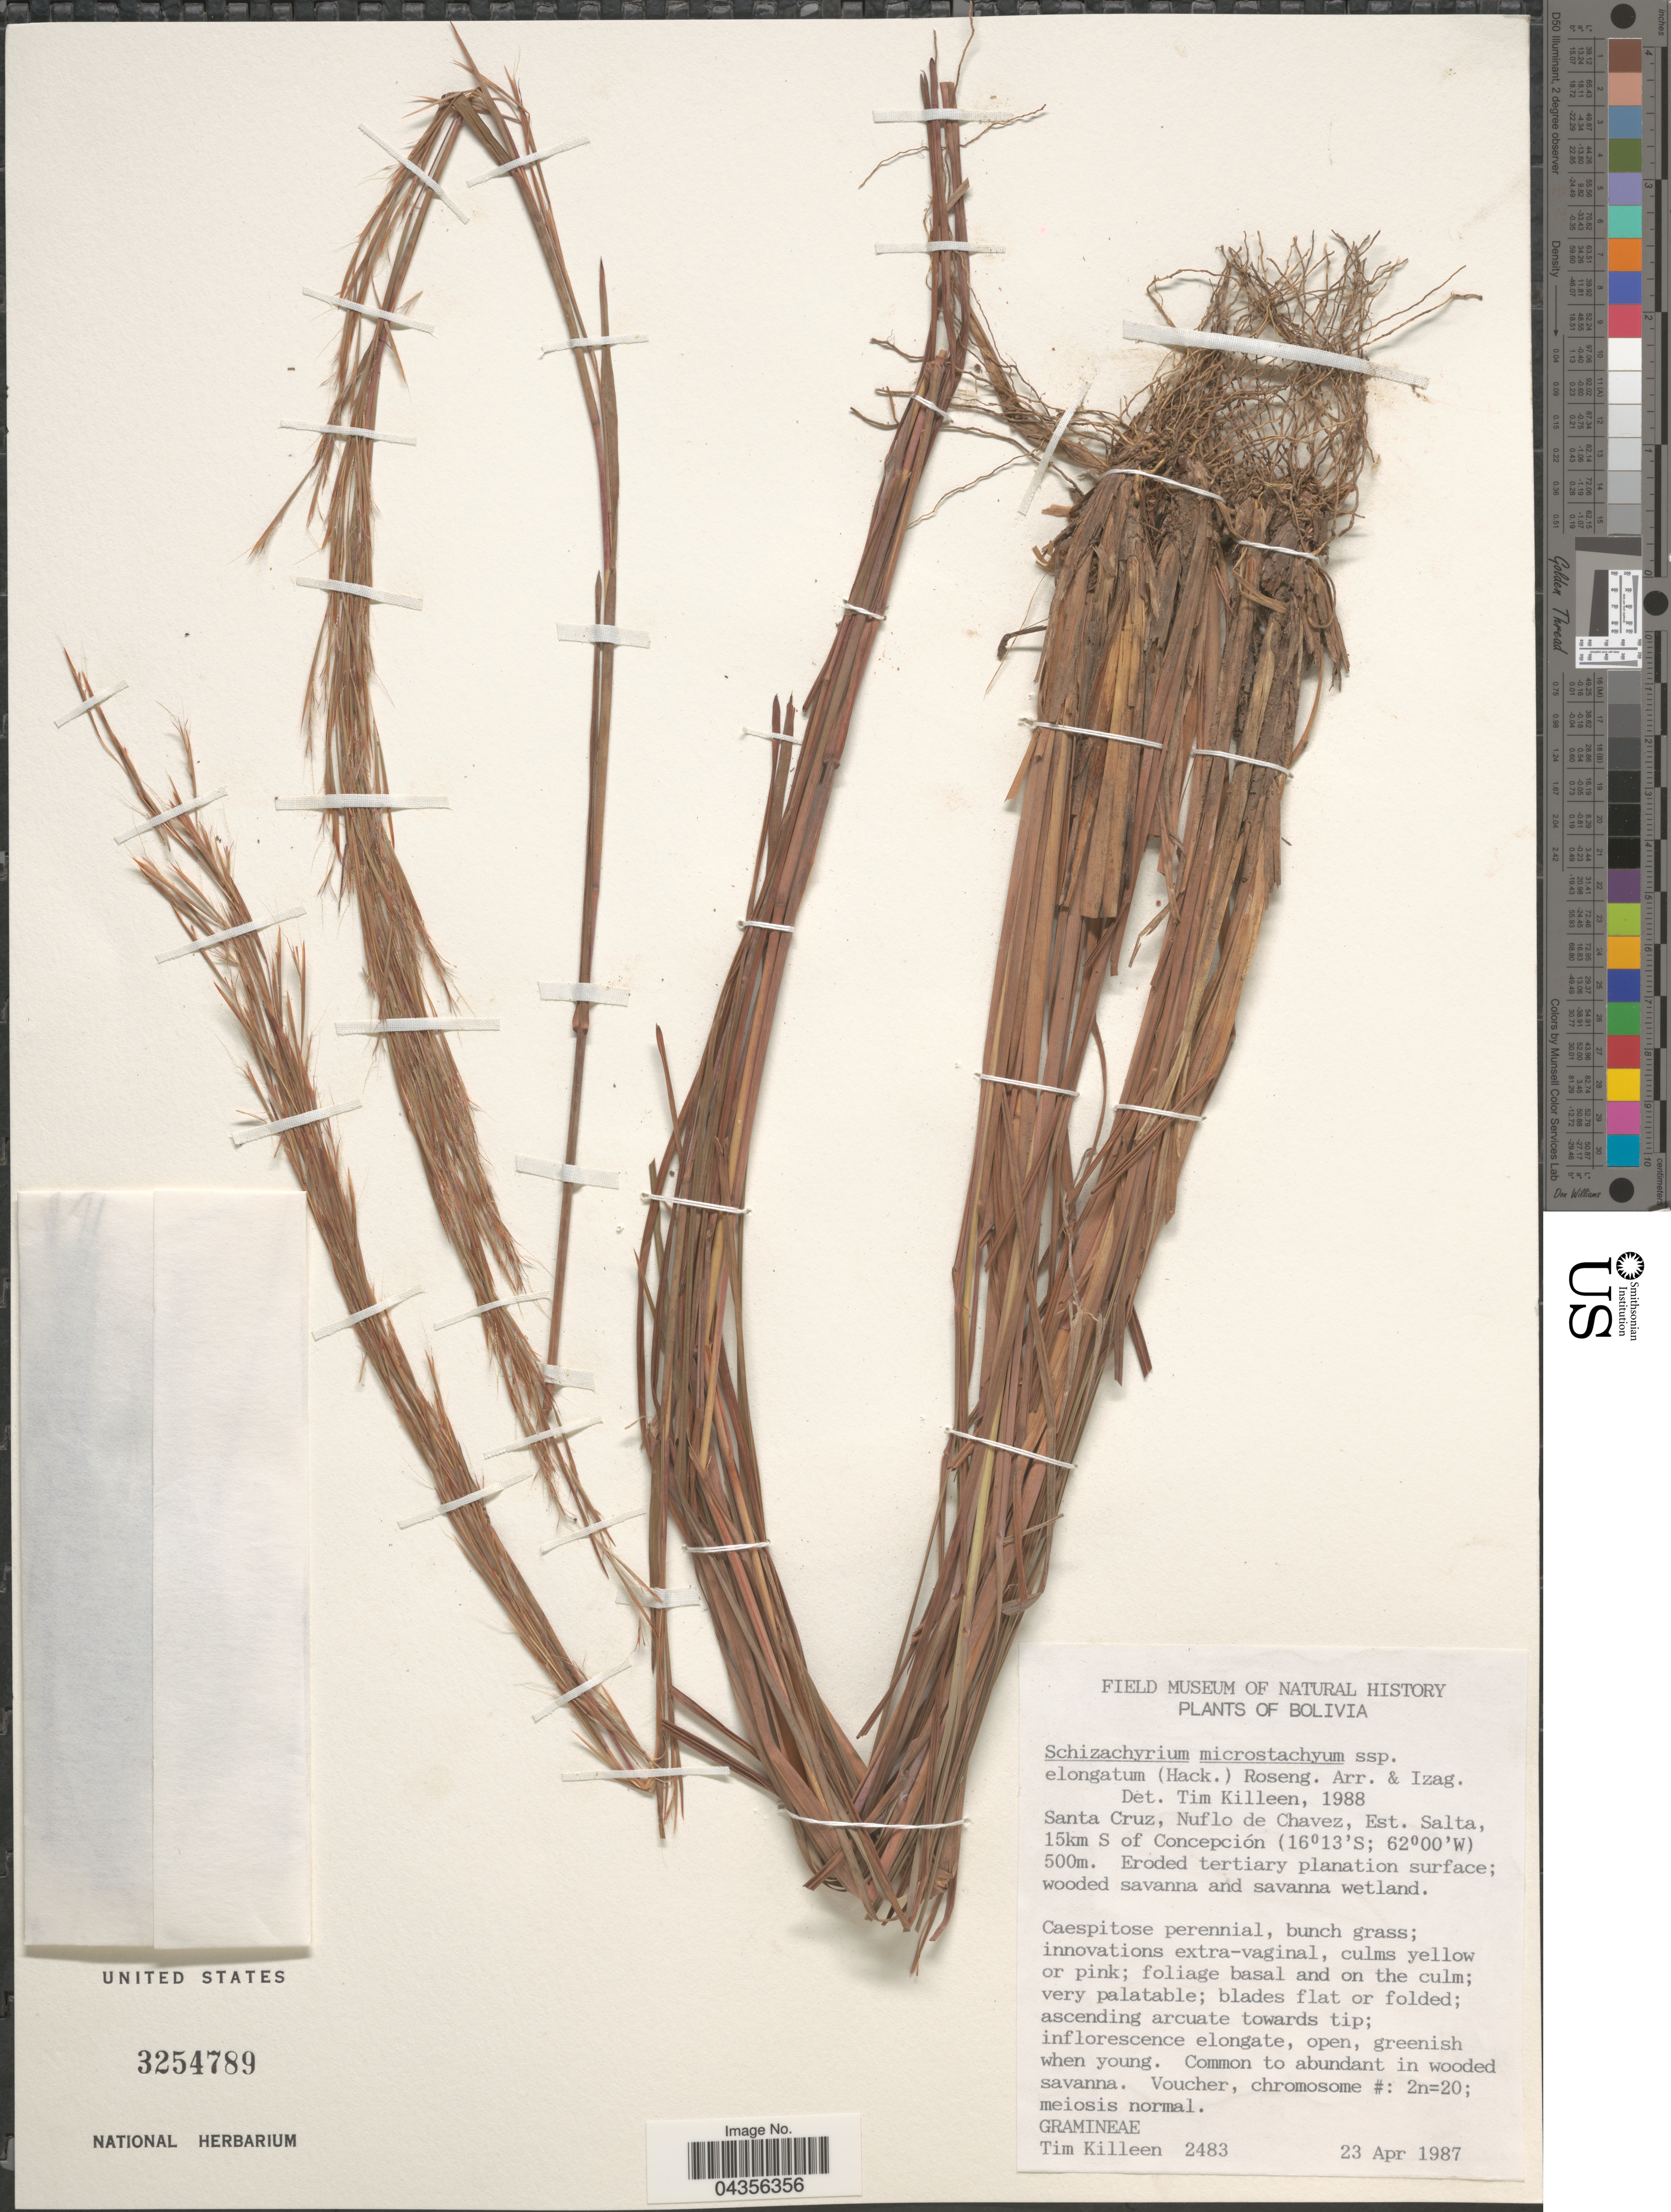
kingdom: Plantae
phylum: Tracheophyta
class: Liliopsida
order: Poales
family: Poaceae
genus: Schizachyrium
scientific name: Schizachyrium microstachyum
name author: (Desv. ex Ham.) Roseng. et al.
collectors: T. J. Killeen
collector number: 2483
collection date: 1987-04-23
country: Bolivia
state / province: Santa Cruz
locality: Nuflo de Chavez, Est. Salta, 15km S of Concepción.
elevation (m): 500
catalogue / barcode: US 3254789